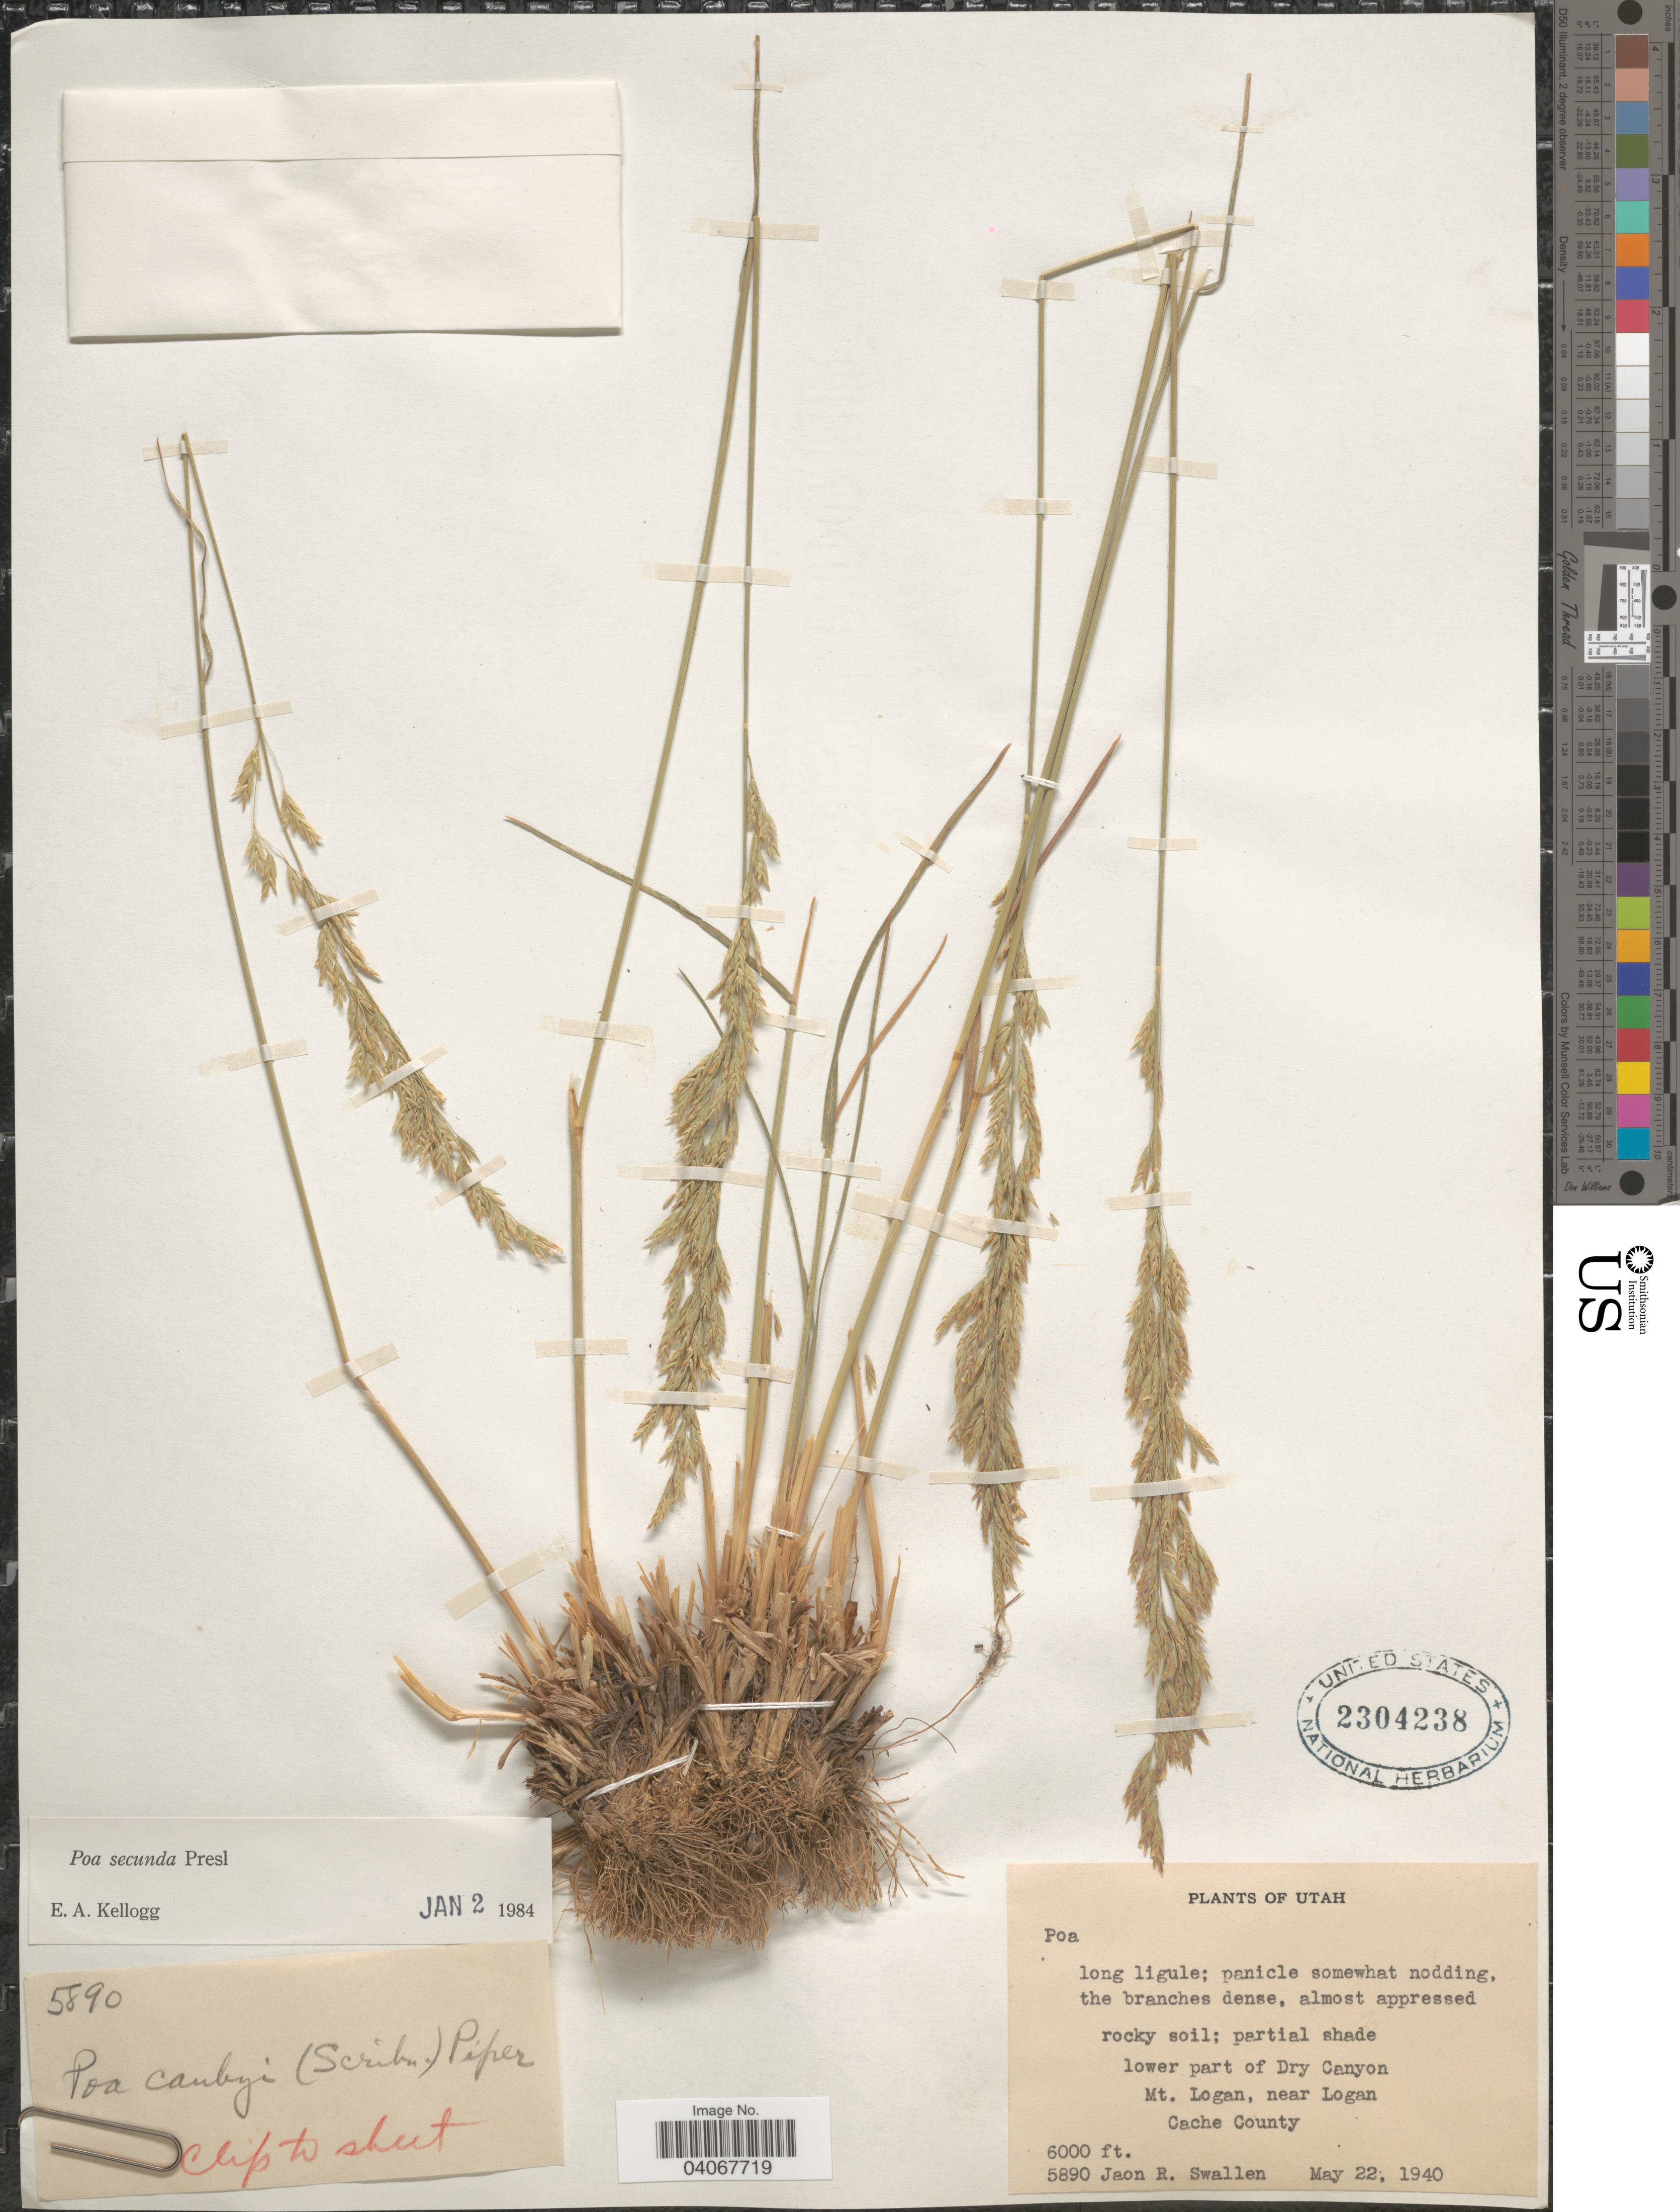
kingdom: Plantae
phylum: Tracheophyta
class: Liliopsida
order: Poales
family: Poaceae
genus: Poa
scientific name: Poa secunda subsp. secunda var. secunda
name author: J. Presl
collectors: J. R. Swallen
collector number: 5890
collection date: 1940-05-22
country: United States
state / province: Utah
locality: Lower part of Dry Canyon. Mt. Logan, near Logan Cache County.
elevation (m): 1829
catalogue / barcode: US 2304238